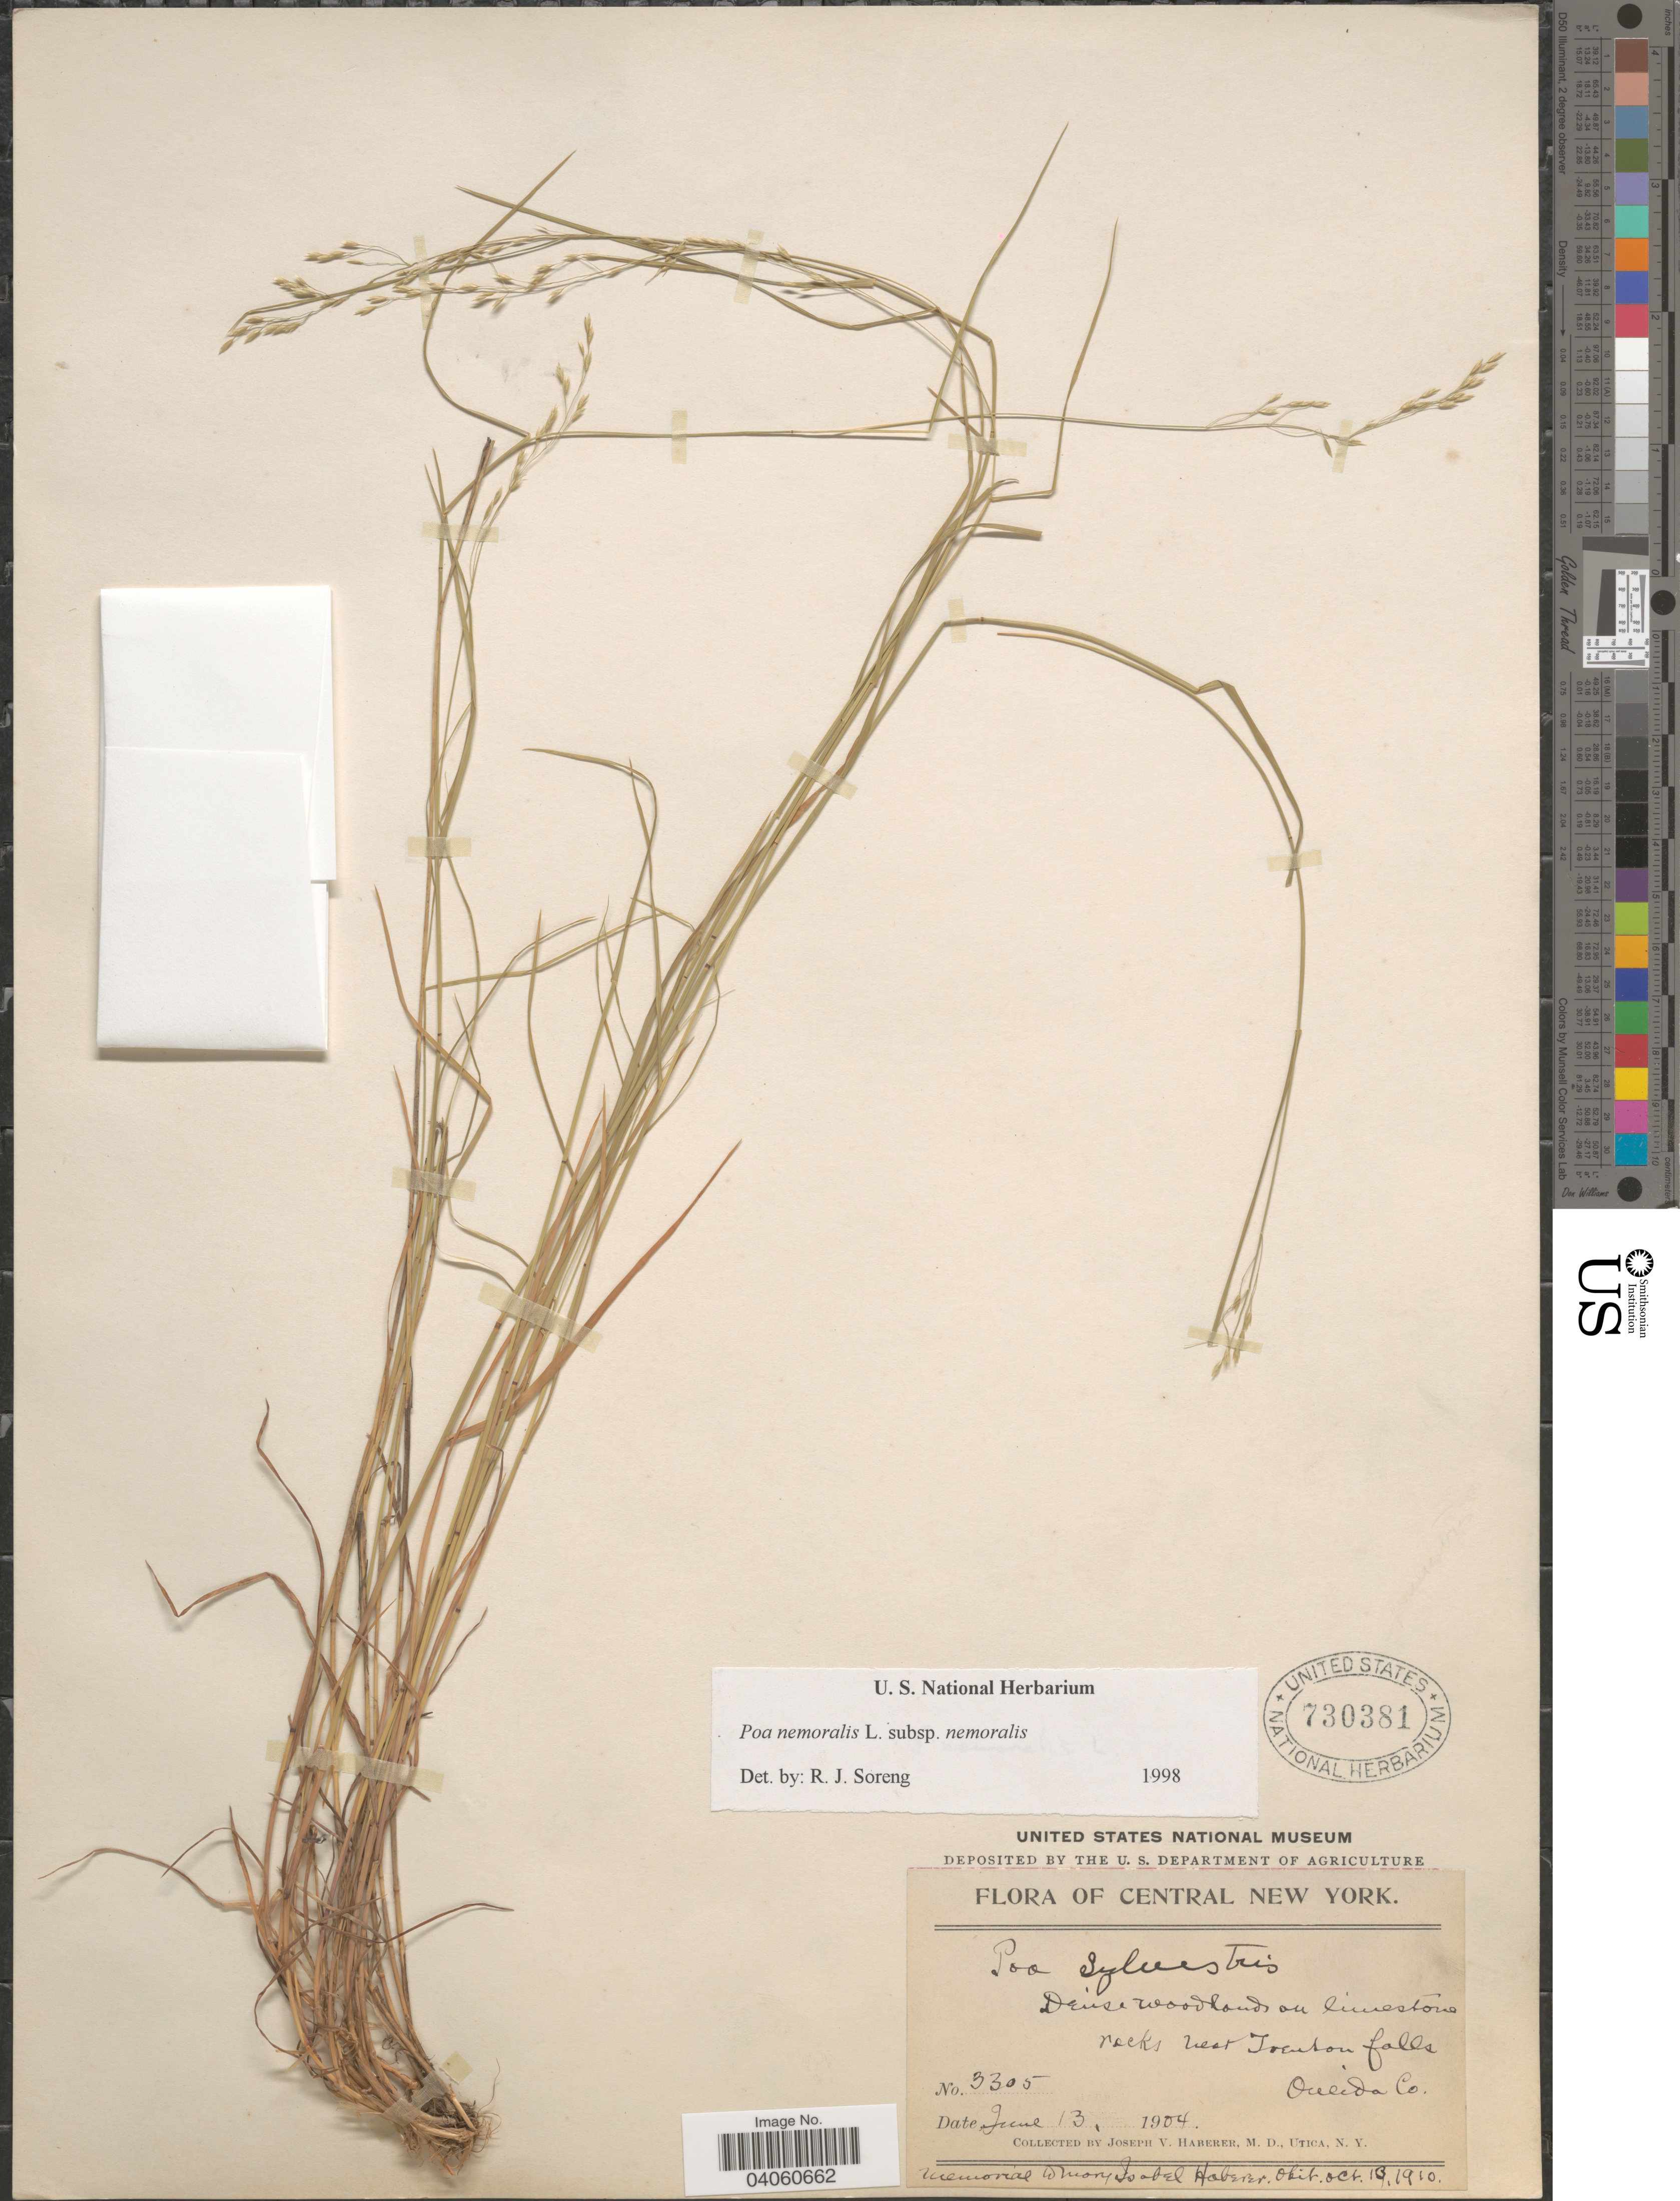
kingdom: Plantae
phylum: Tracheophyta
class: Liliopsida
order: Poales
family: Poaceae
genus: Poa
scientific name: Poa nemoralis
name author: L.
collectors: J. V. Haberer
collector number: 3305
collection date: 1904-06-13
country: United States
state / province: New York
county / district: Oneida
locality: Central New York. Rocks near Trenton falls. Oneida Co.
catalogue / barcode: US 730381